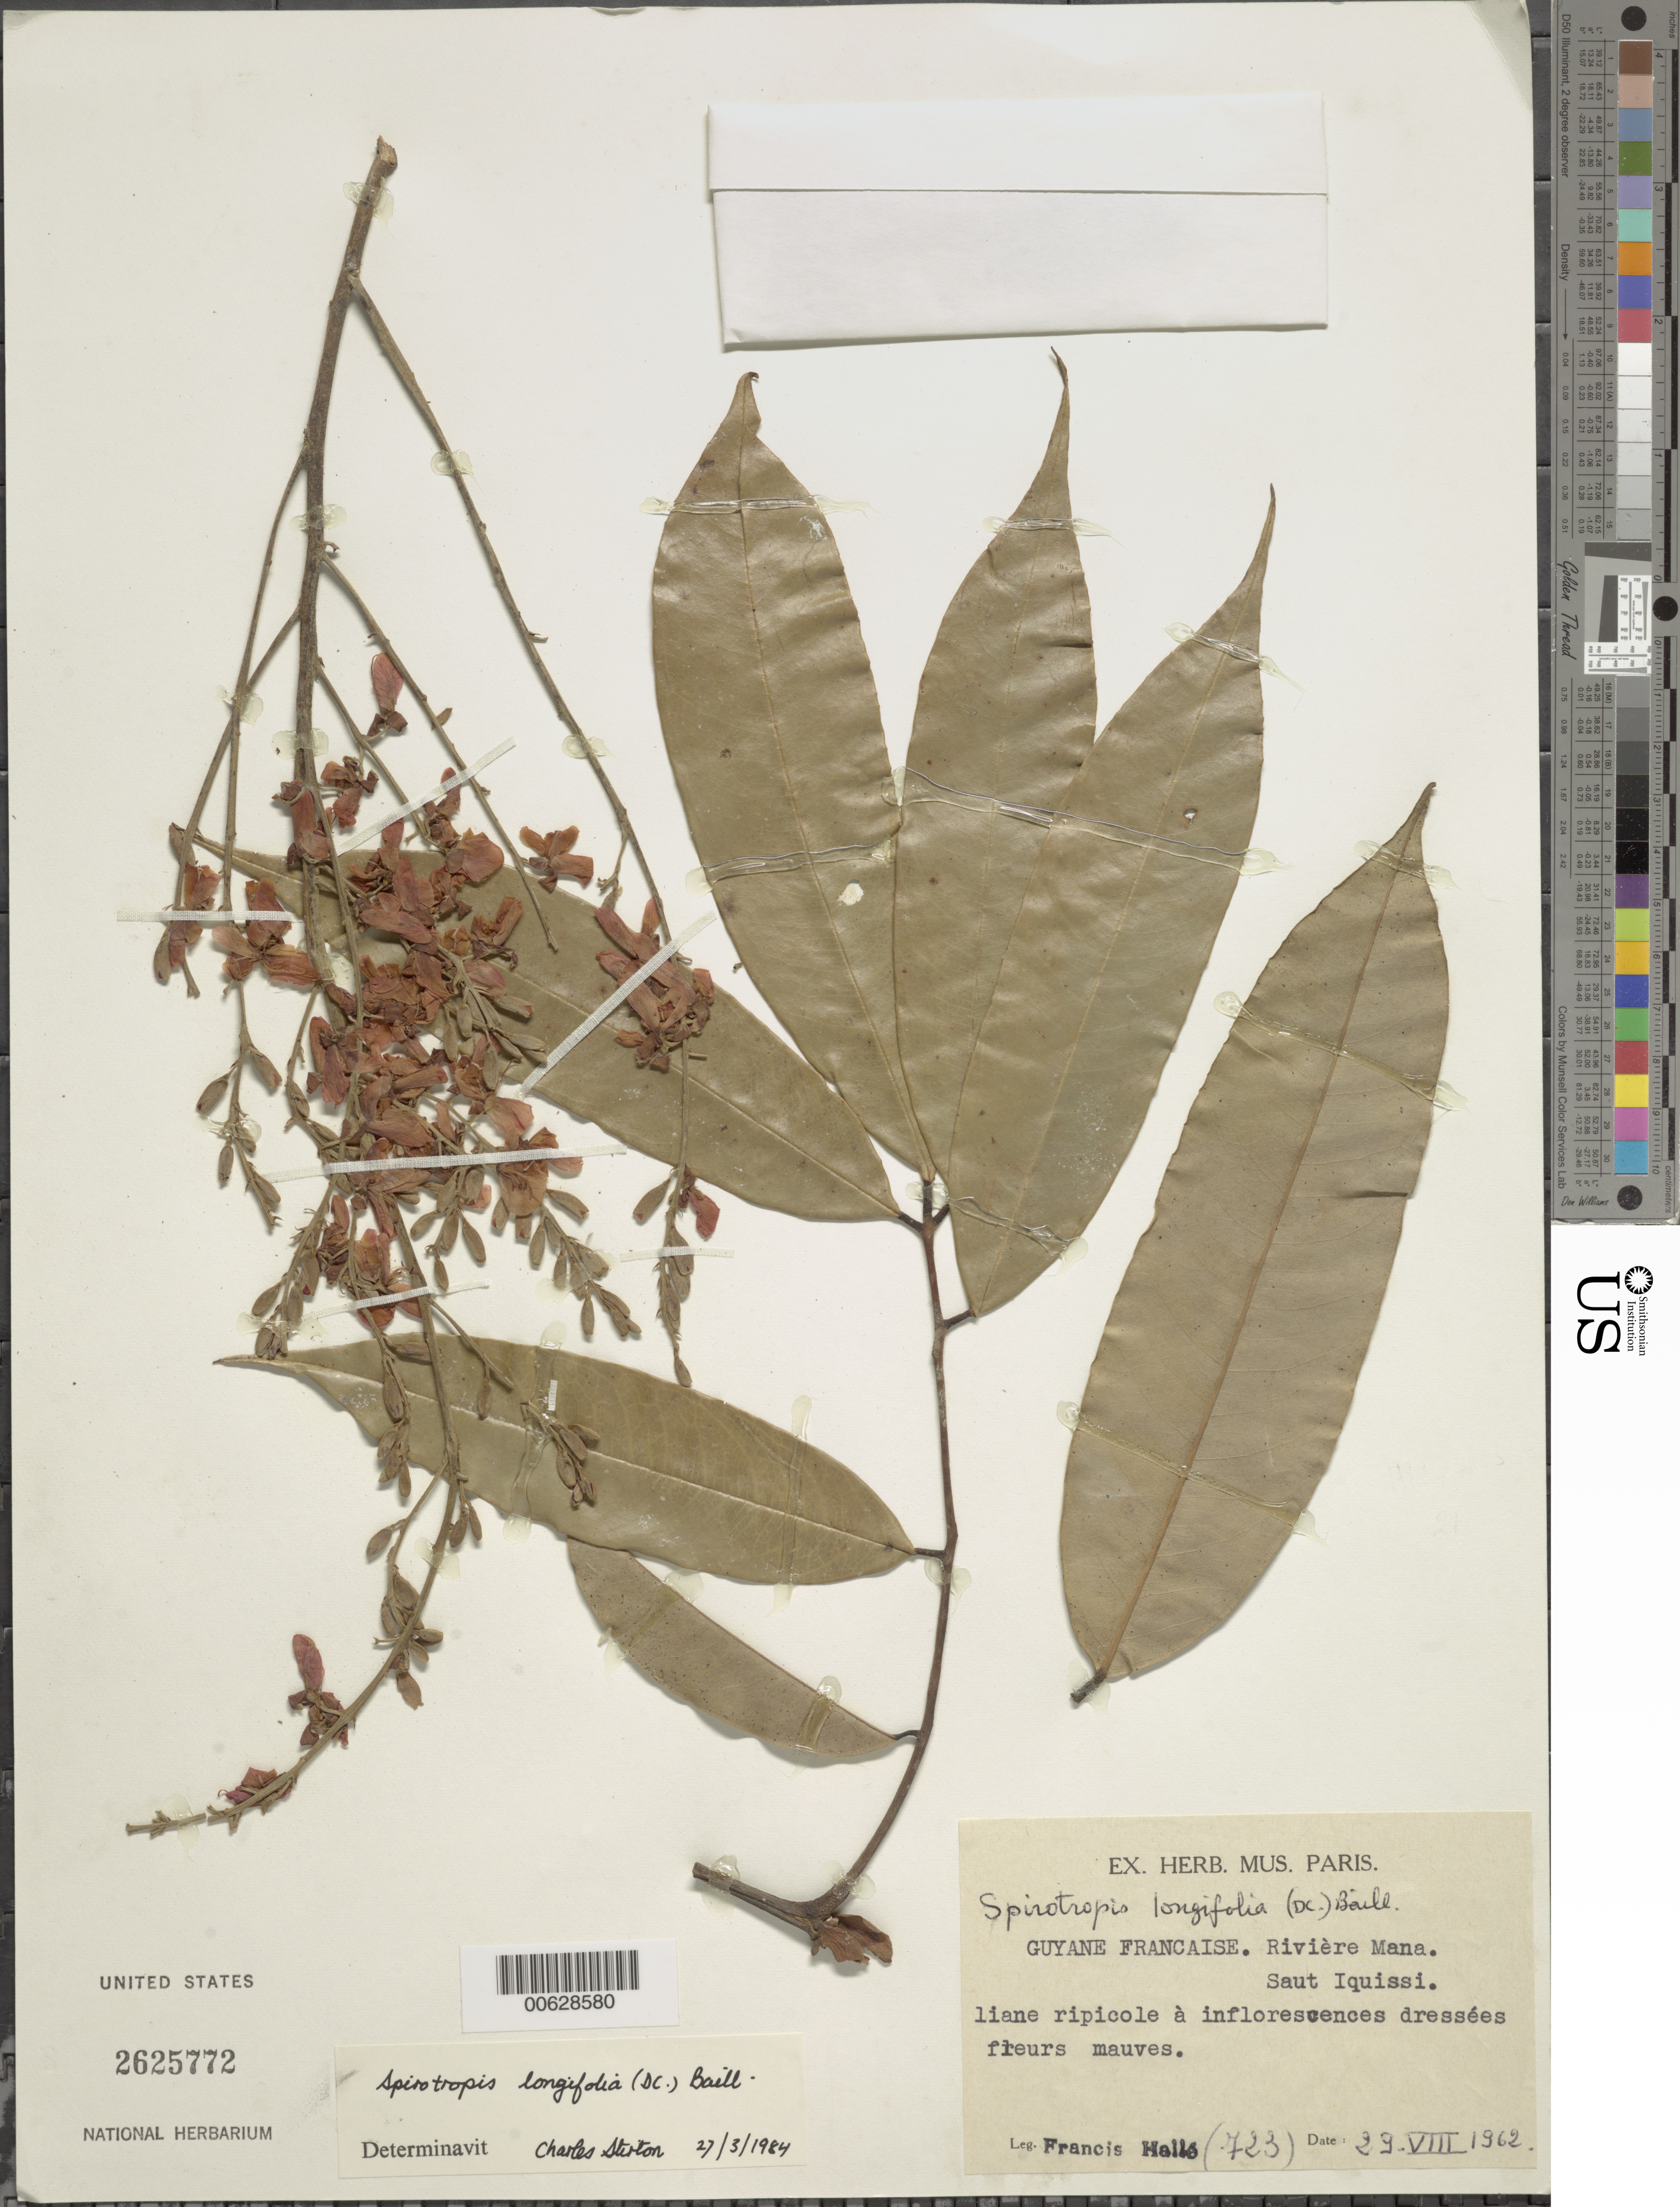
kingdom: Plantae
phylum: Tracheophyta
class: Magnoliopsida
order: Fabales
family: Fabaceae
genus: Spirotropis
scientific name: Spirotropis longifolia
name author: (DC.) Baill.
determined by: Stirton, Charles H.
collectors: F. Hallé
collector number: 723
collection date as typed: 29-Aug-62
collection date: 1962-08-29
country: French Guiana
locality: Rivière Mana, Saut Iquissi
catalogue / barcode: US 2625772